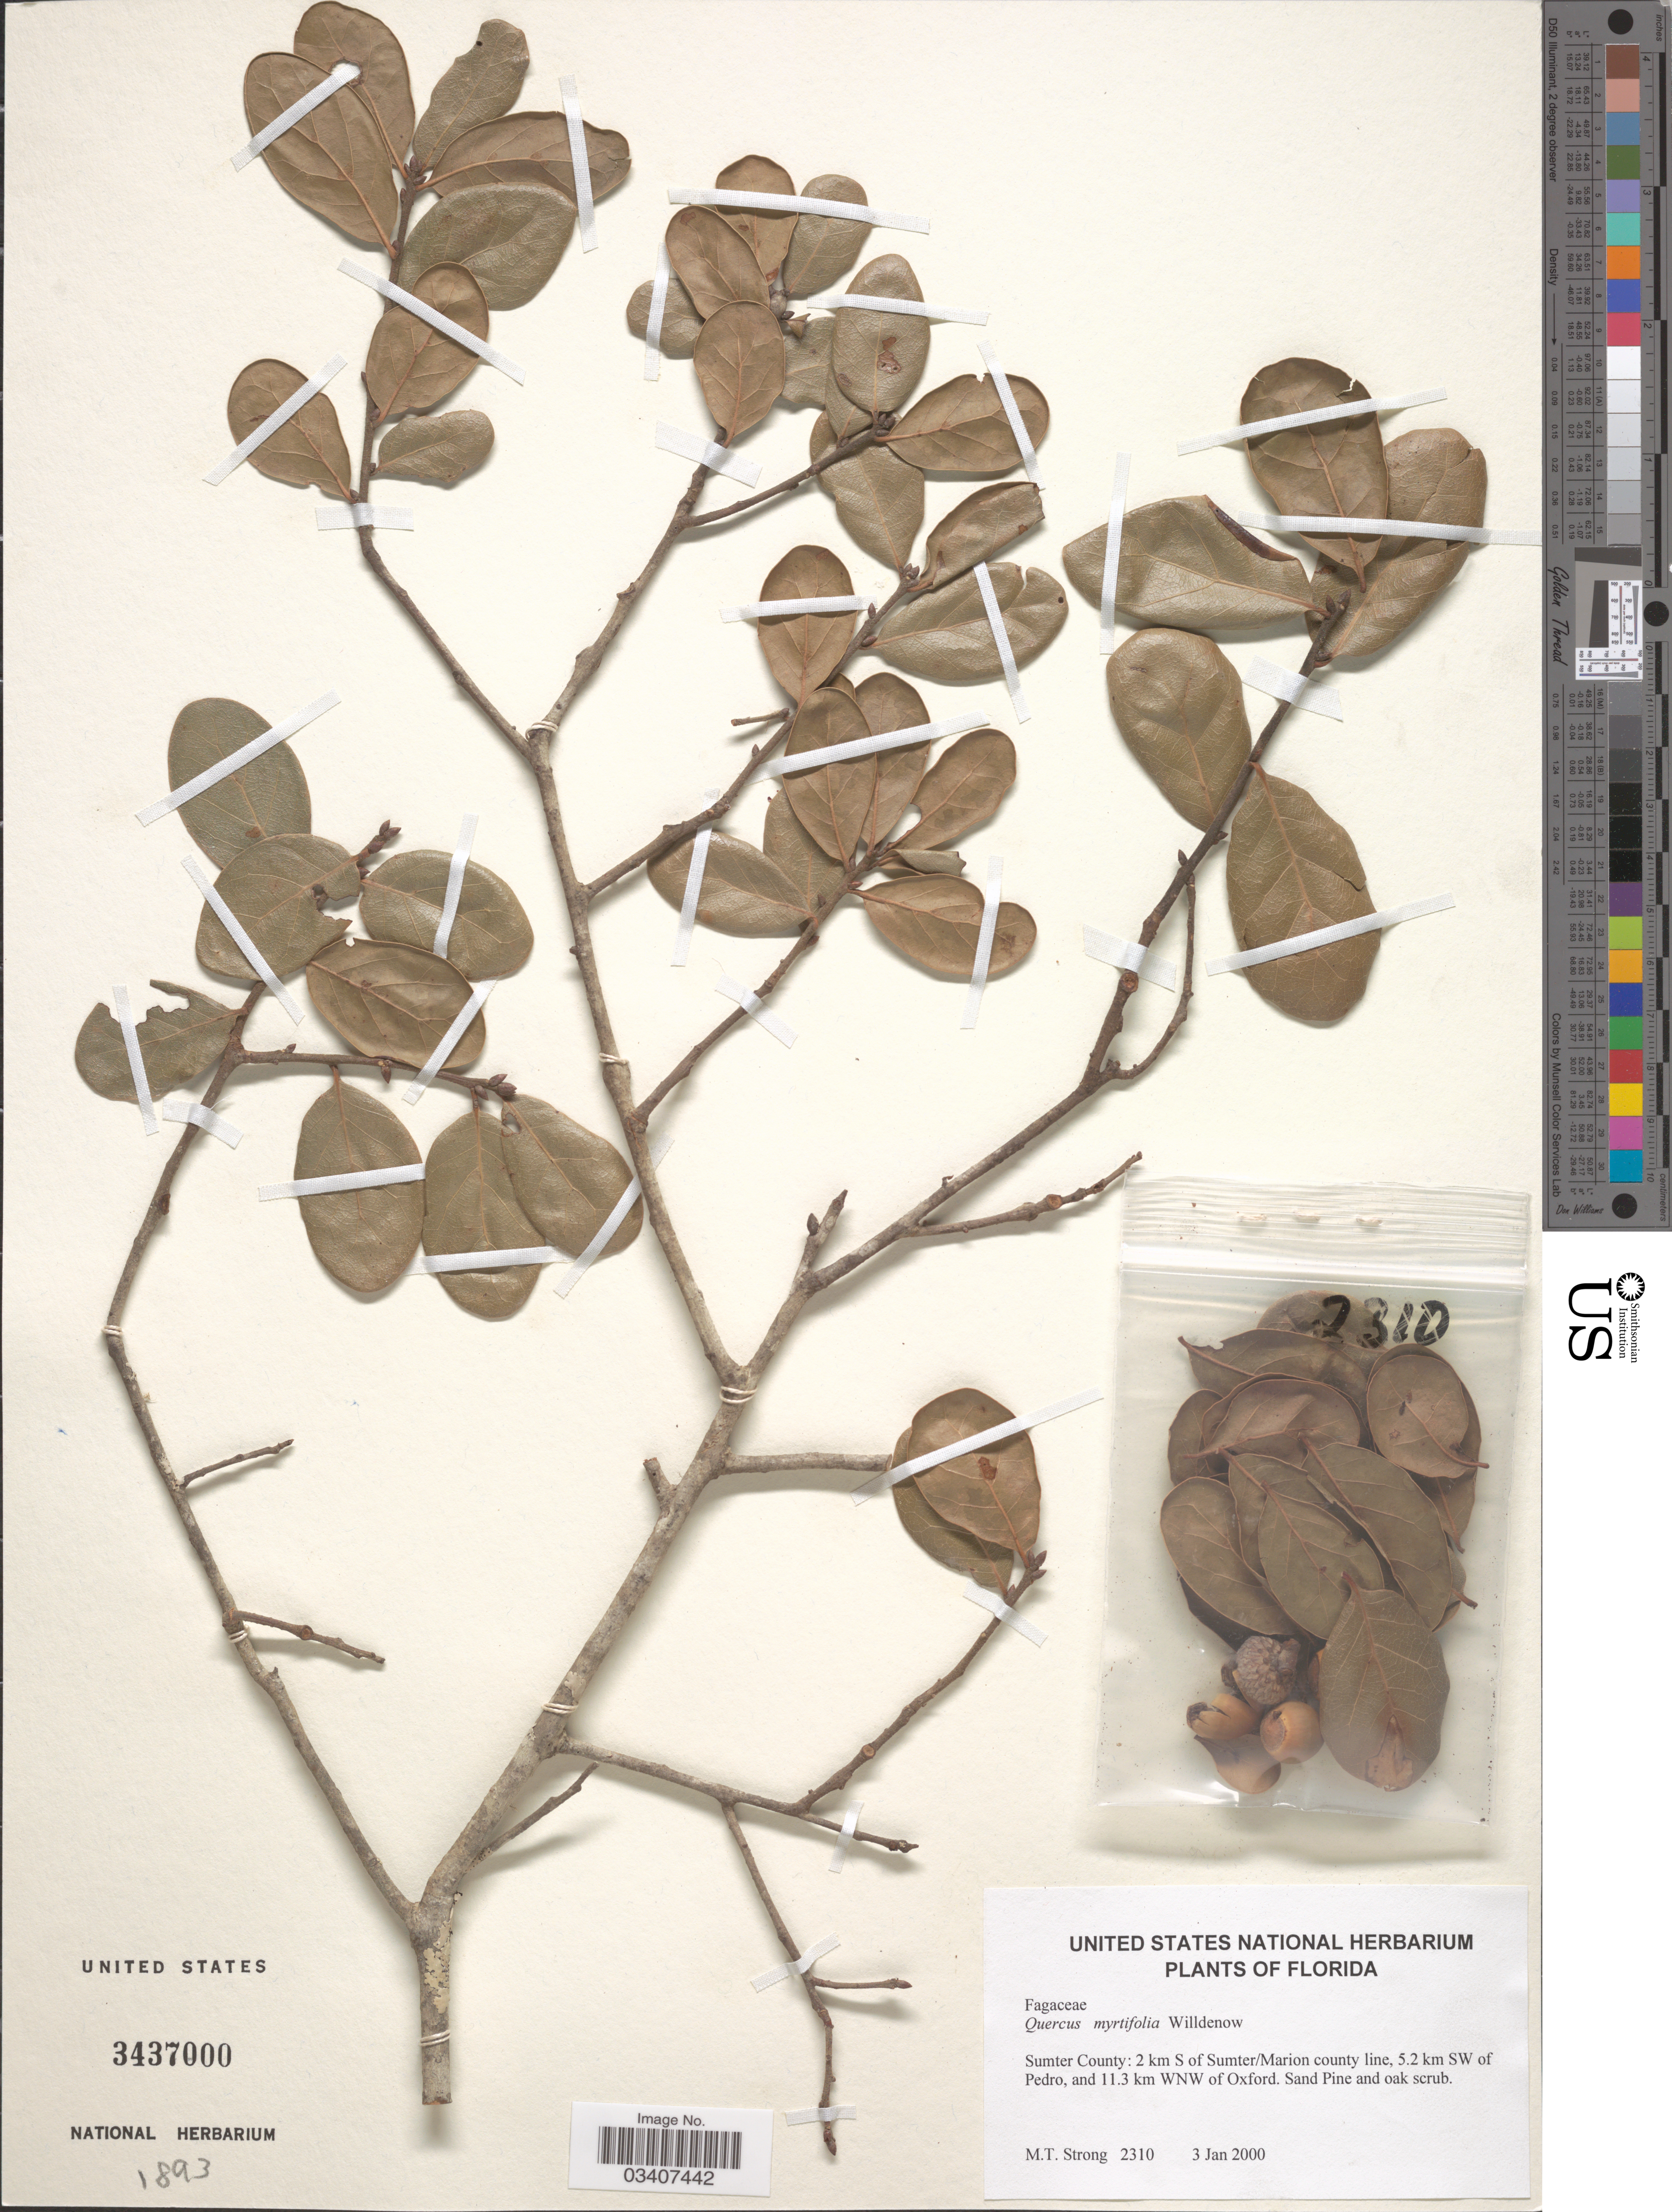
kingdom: Plantae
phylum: Tracheophyta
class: Magnoliopsida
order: Fagales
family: Fagaceae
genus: Quercus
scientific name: Quercus myrtifolia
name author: Willd.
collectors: M. T. Strong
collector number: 2310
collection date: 2000-01-03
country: United States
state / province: Florida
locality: Sumter County: 2 km S of Sumter/ Marion county line, 5.2 km SW of Pedro, and 11.3 km WNW of Oxford.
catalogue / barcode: US 3437000